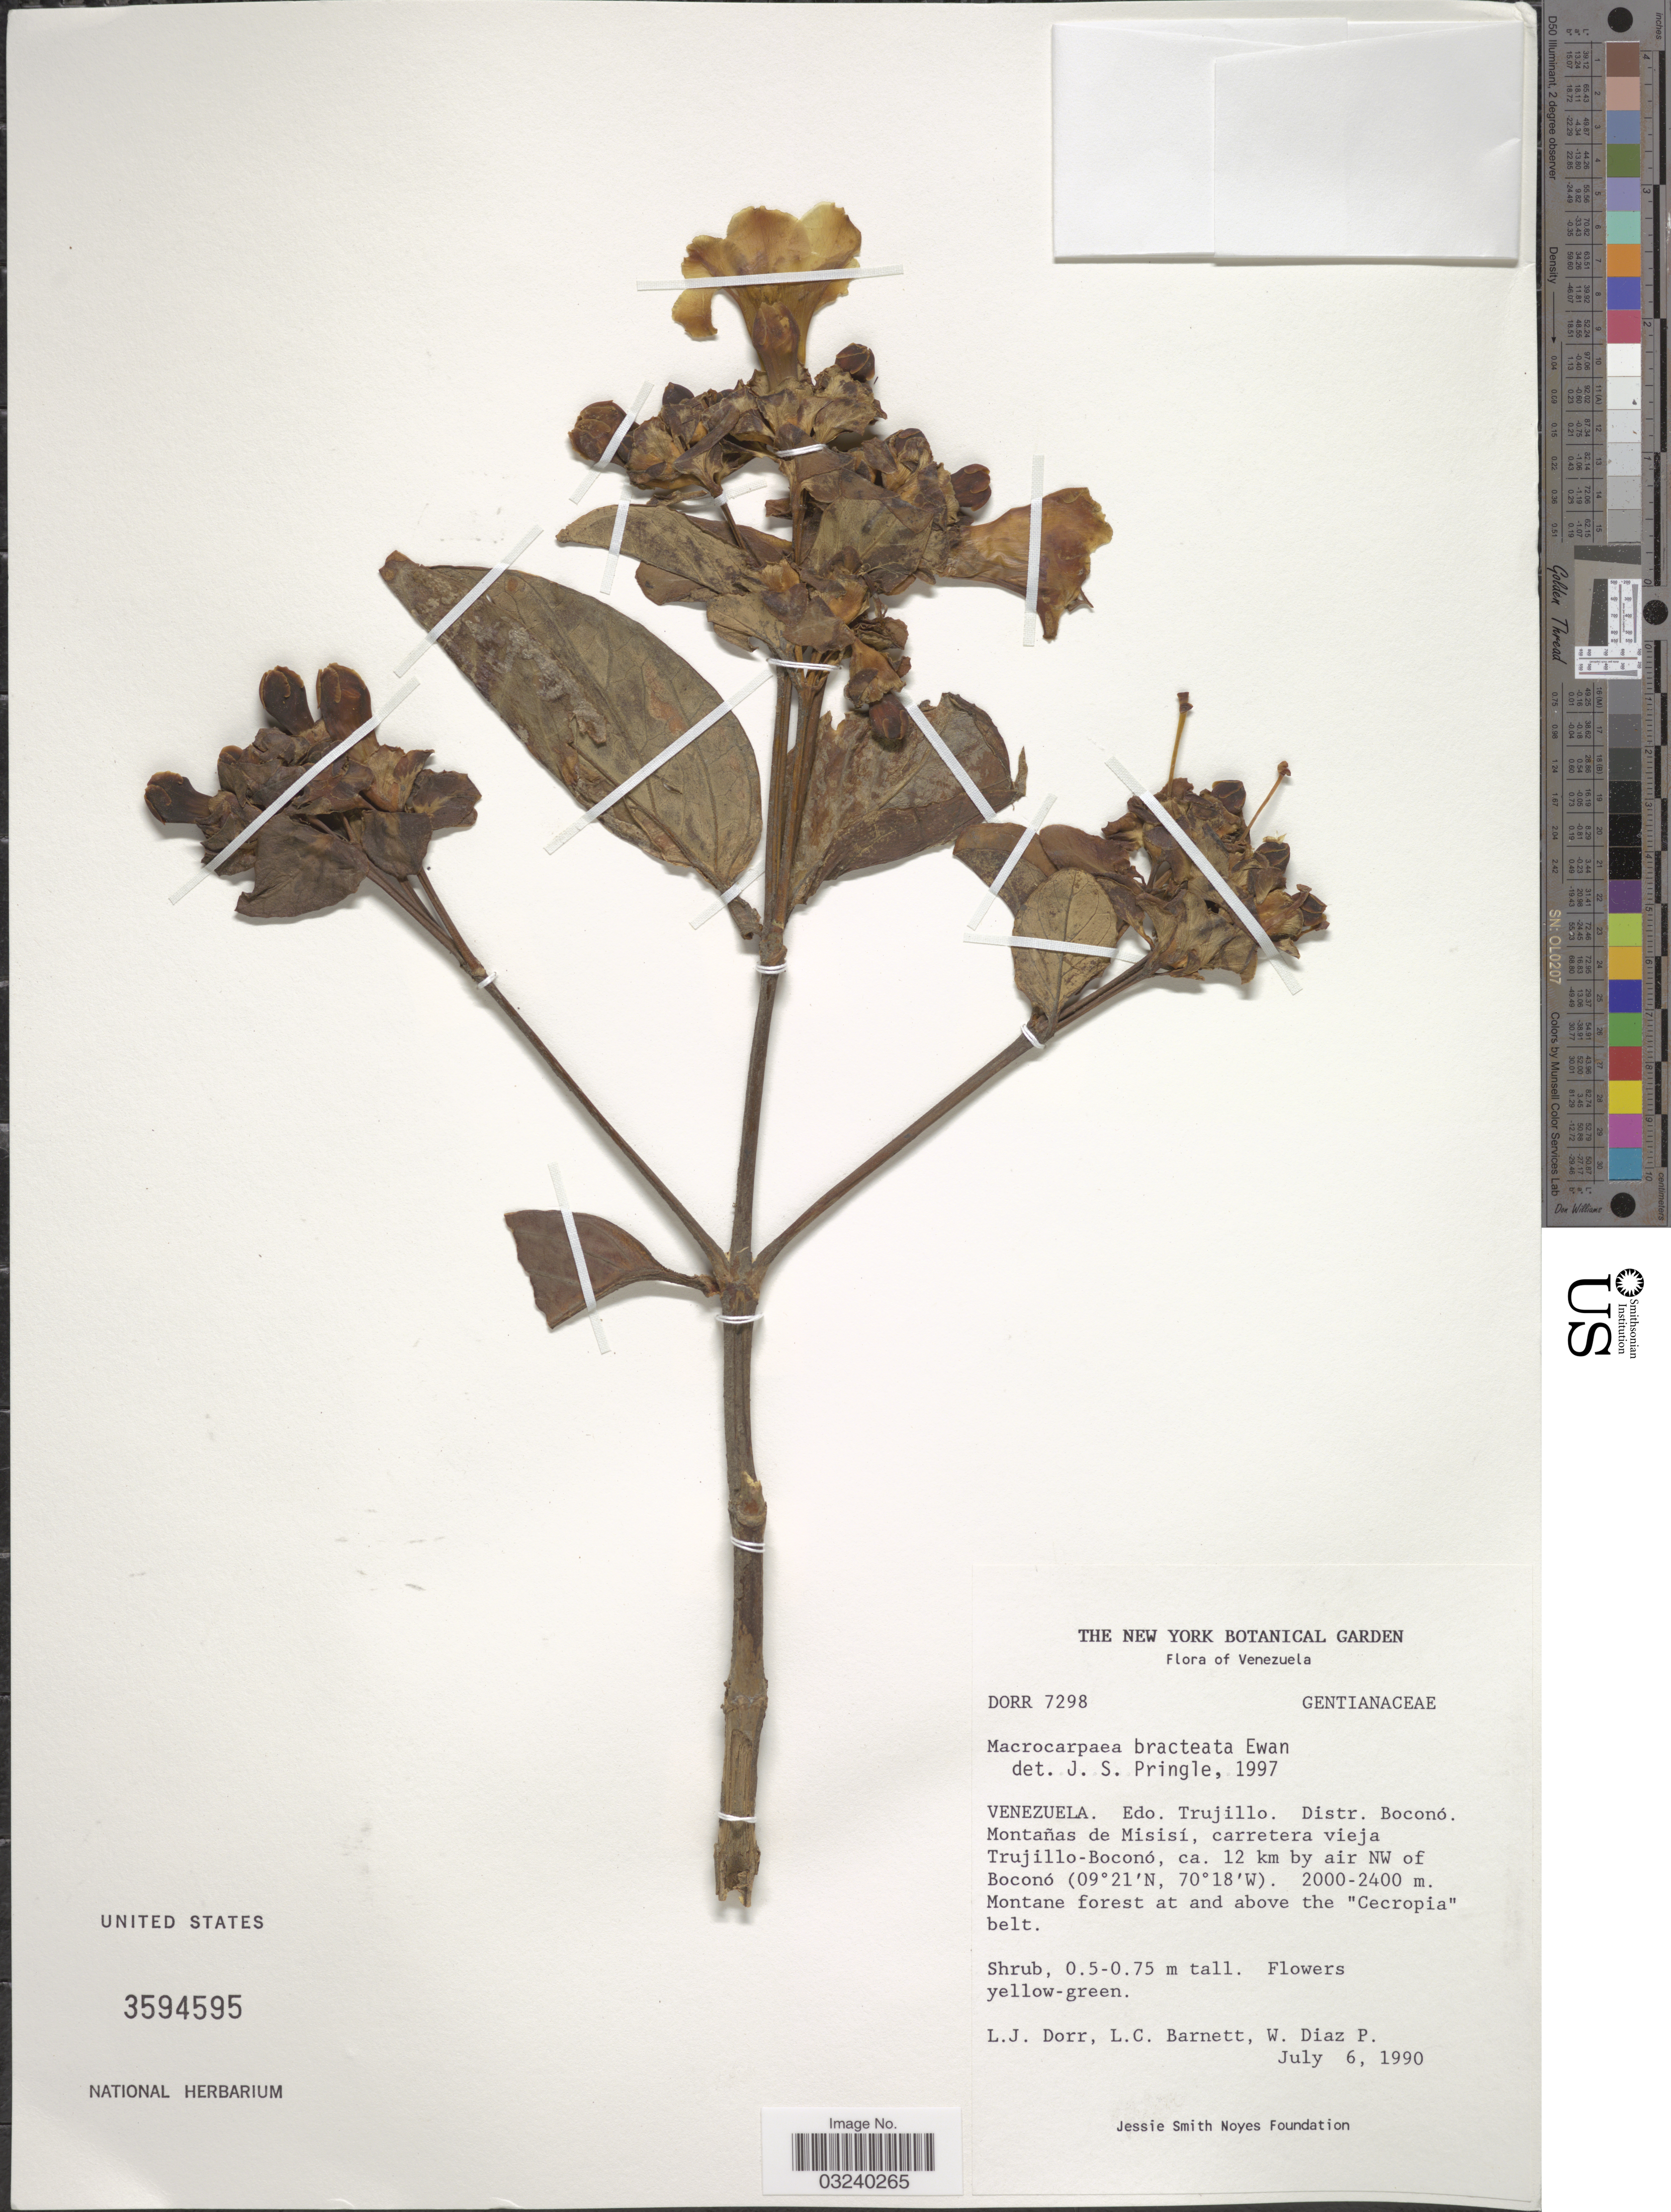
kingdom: Plantae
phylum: Tracheophyta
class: Magnoliopsida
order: Gentianales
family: Gentianaceae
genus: Macrocarpaea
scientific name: Macrocarpaea bracteata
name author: Ewan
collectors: L. J. Dorr, L. C. Barnett & W. Díaz P.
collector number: DORR7298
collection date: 1990-07-06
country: Venezuela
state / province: Trujillo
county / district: Boconó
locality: Montañas de Misisí, carretera vieja Trujillo-Boconó, ca. 12 km by air NW of Boconó.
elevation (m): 2000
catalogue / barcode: US 3594595